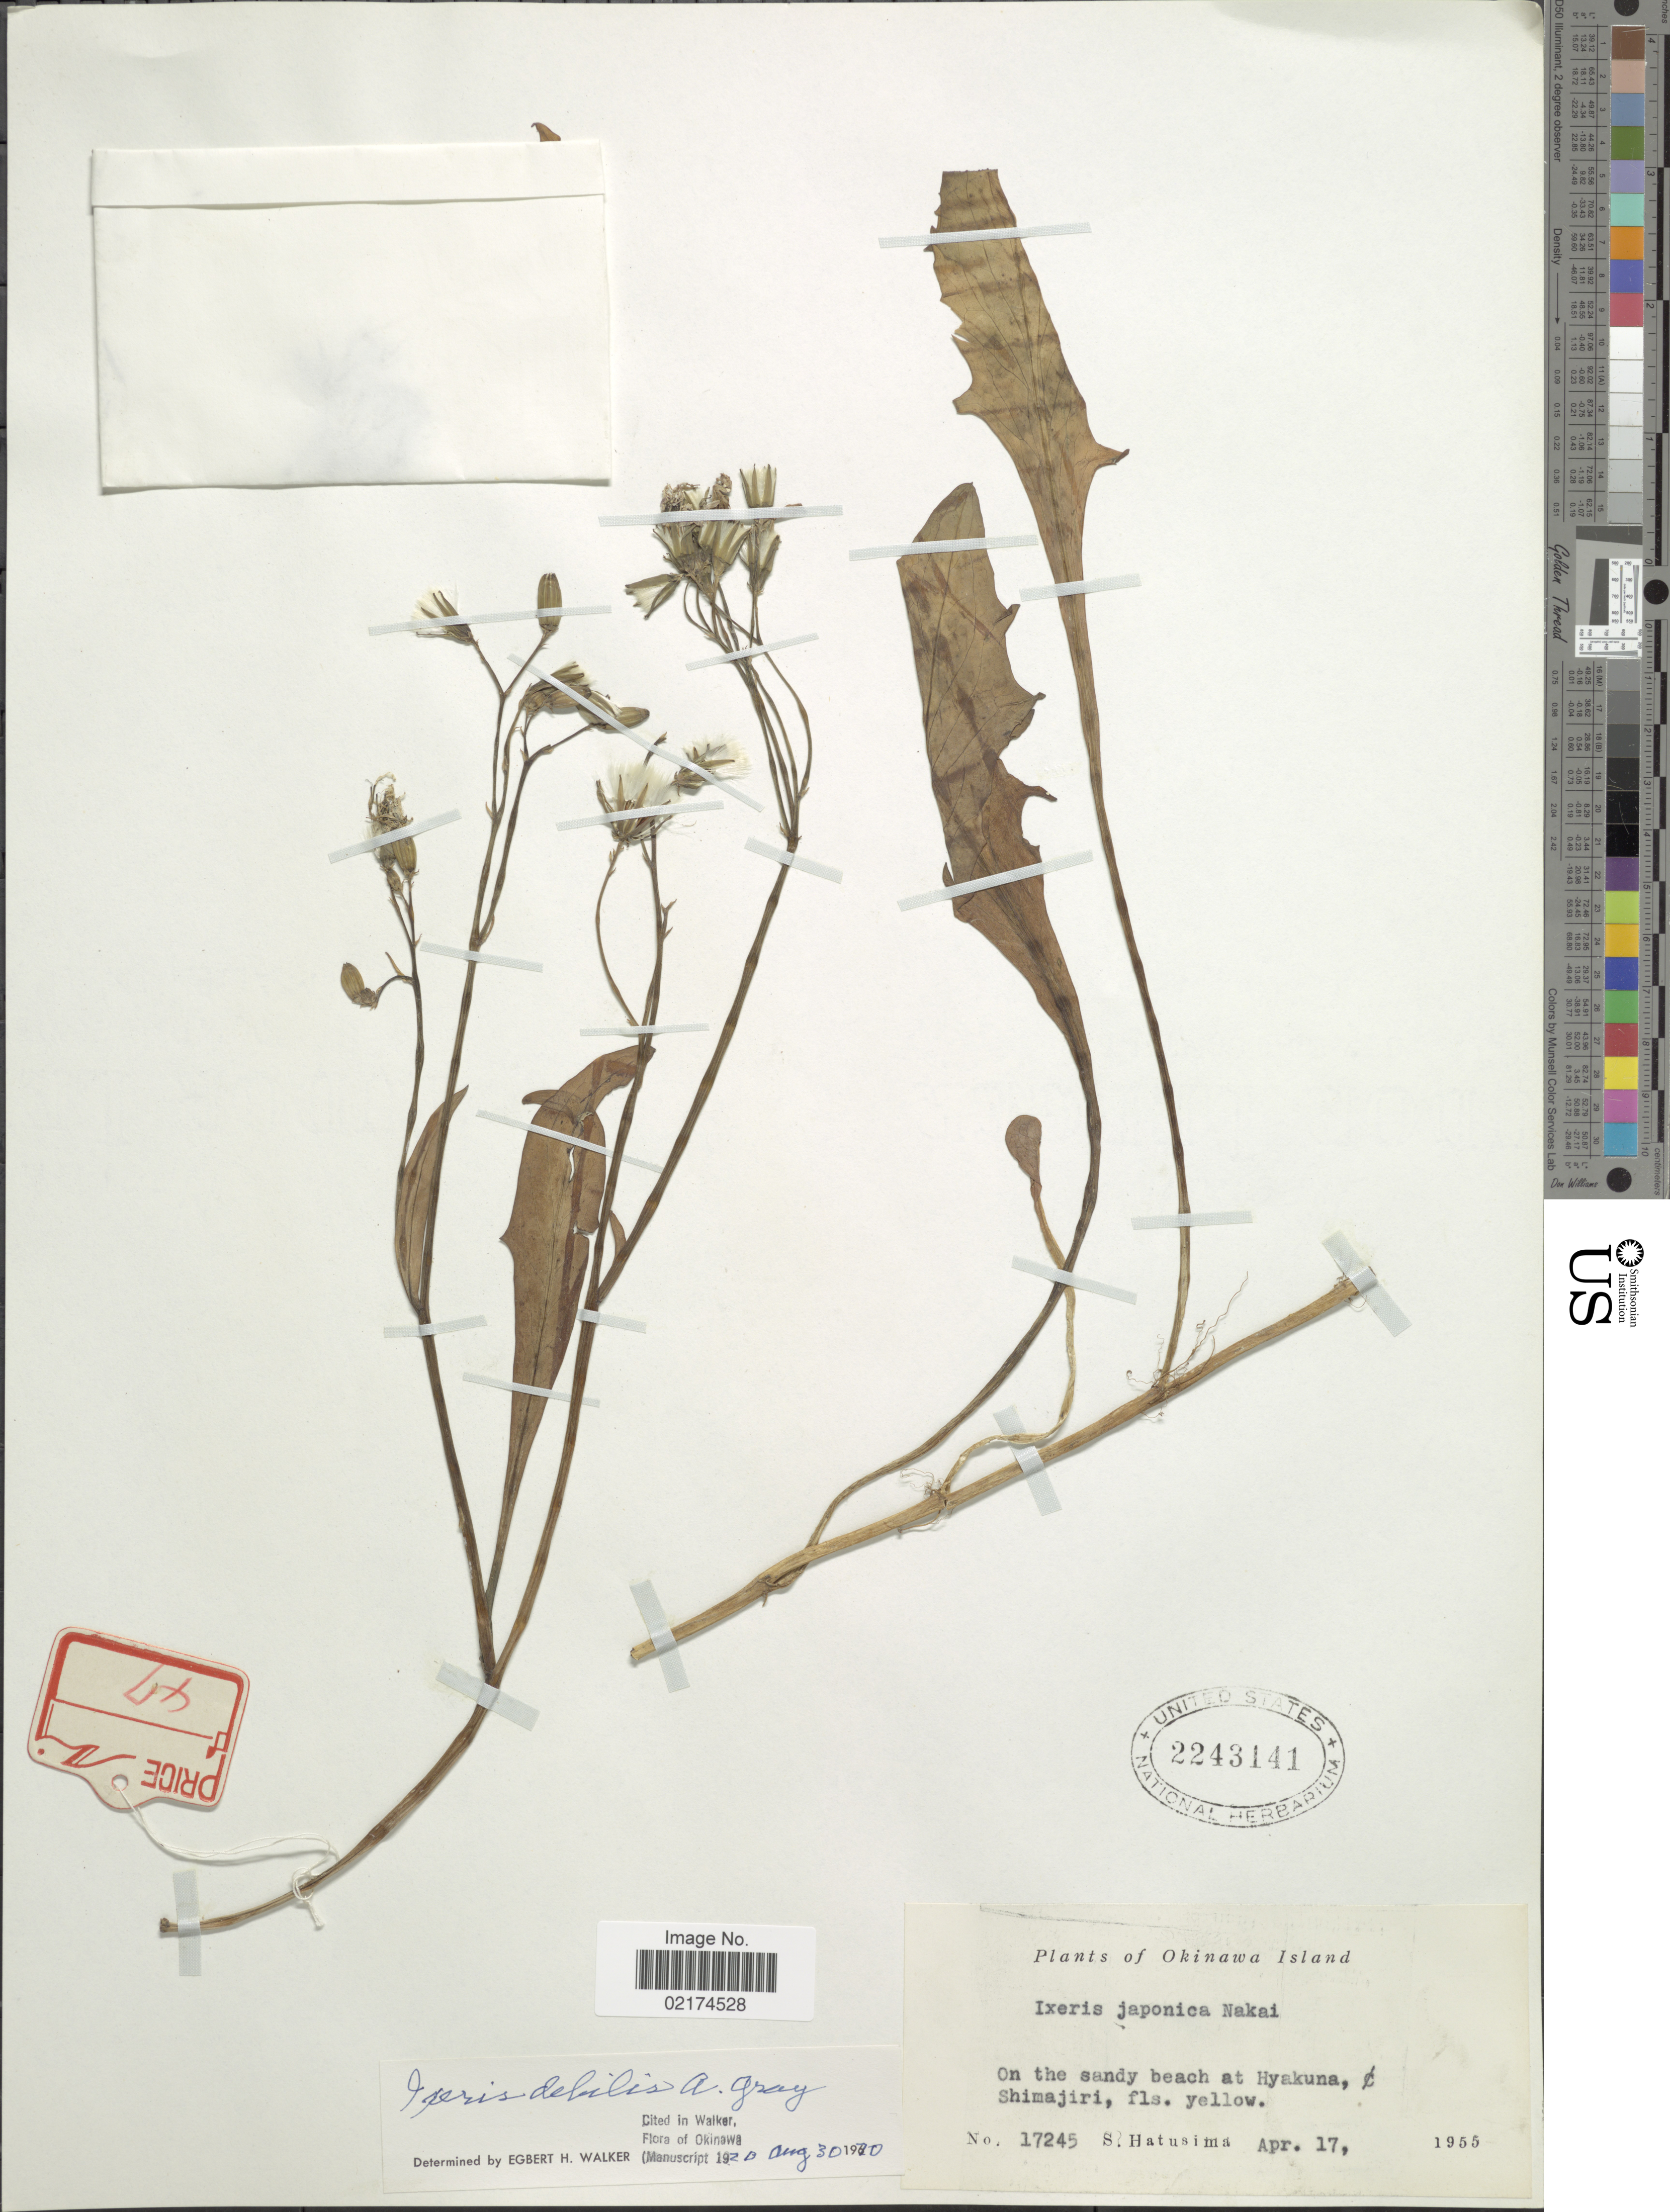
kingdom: Plantae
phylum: Tracheophyta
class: Magnoliopsida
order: Asterales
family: Asteraceae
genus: Ixeris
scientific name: Ixeris debilis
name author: (Thunb.) A. Gray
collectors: S. Hatusima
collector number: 17245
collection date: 1955-04-17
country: Japan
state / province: Okinawa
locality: Okinawa Island, on the sandy beach at Hyakuna, Shimajiri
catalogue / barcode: US 2243141